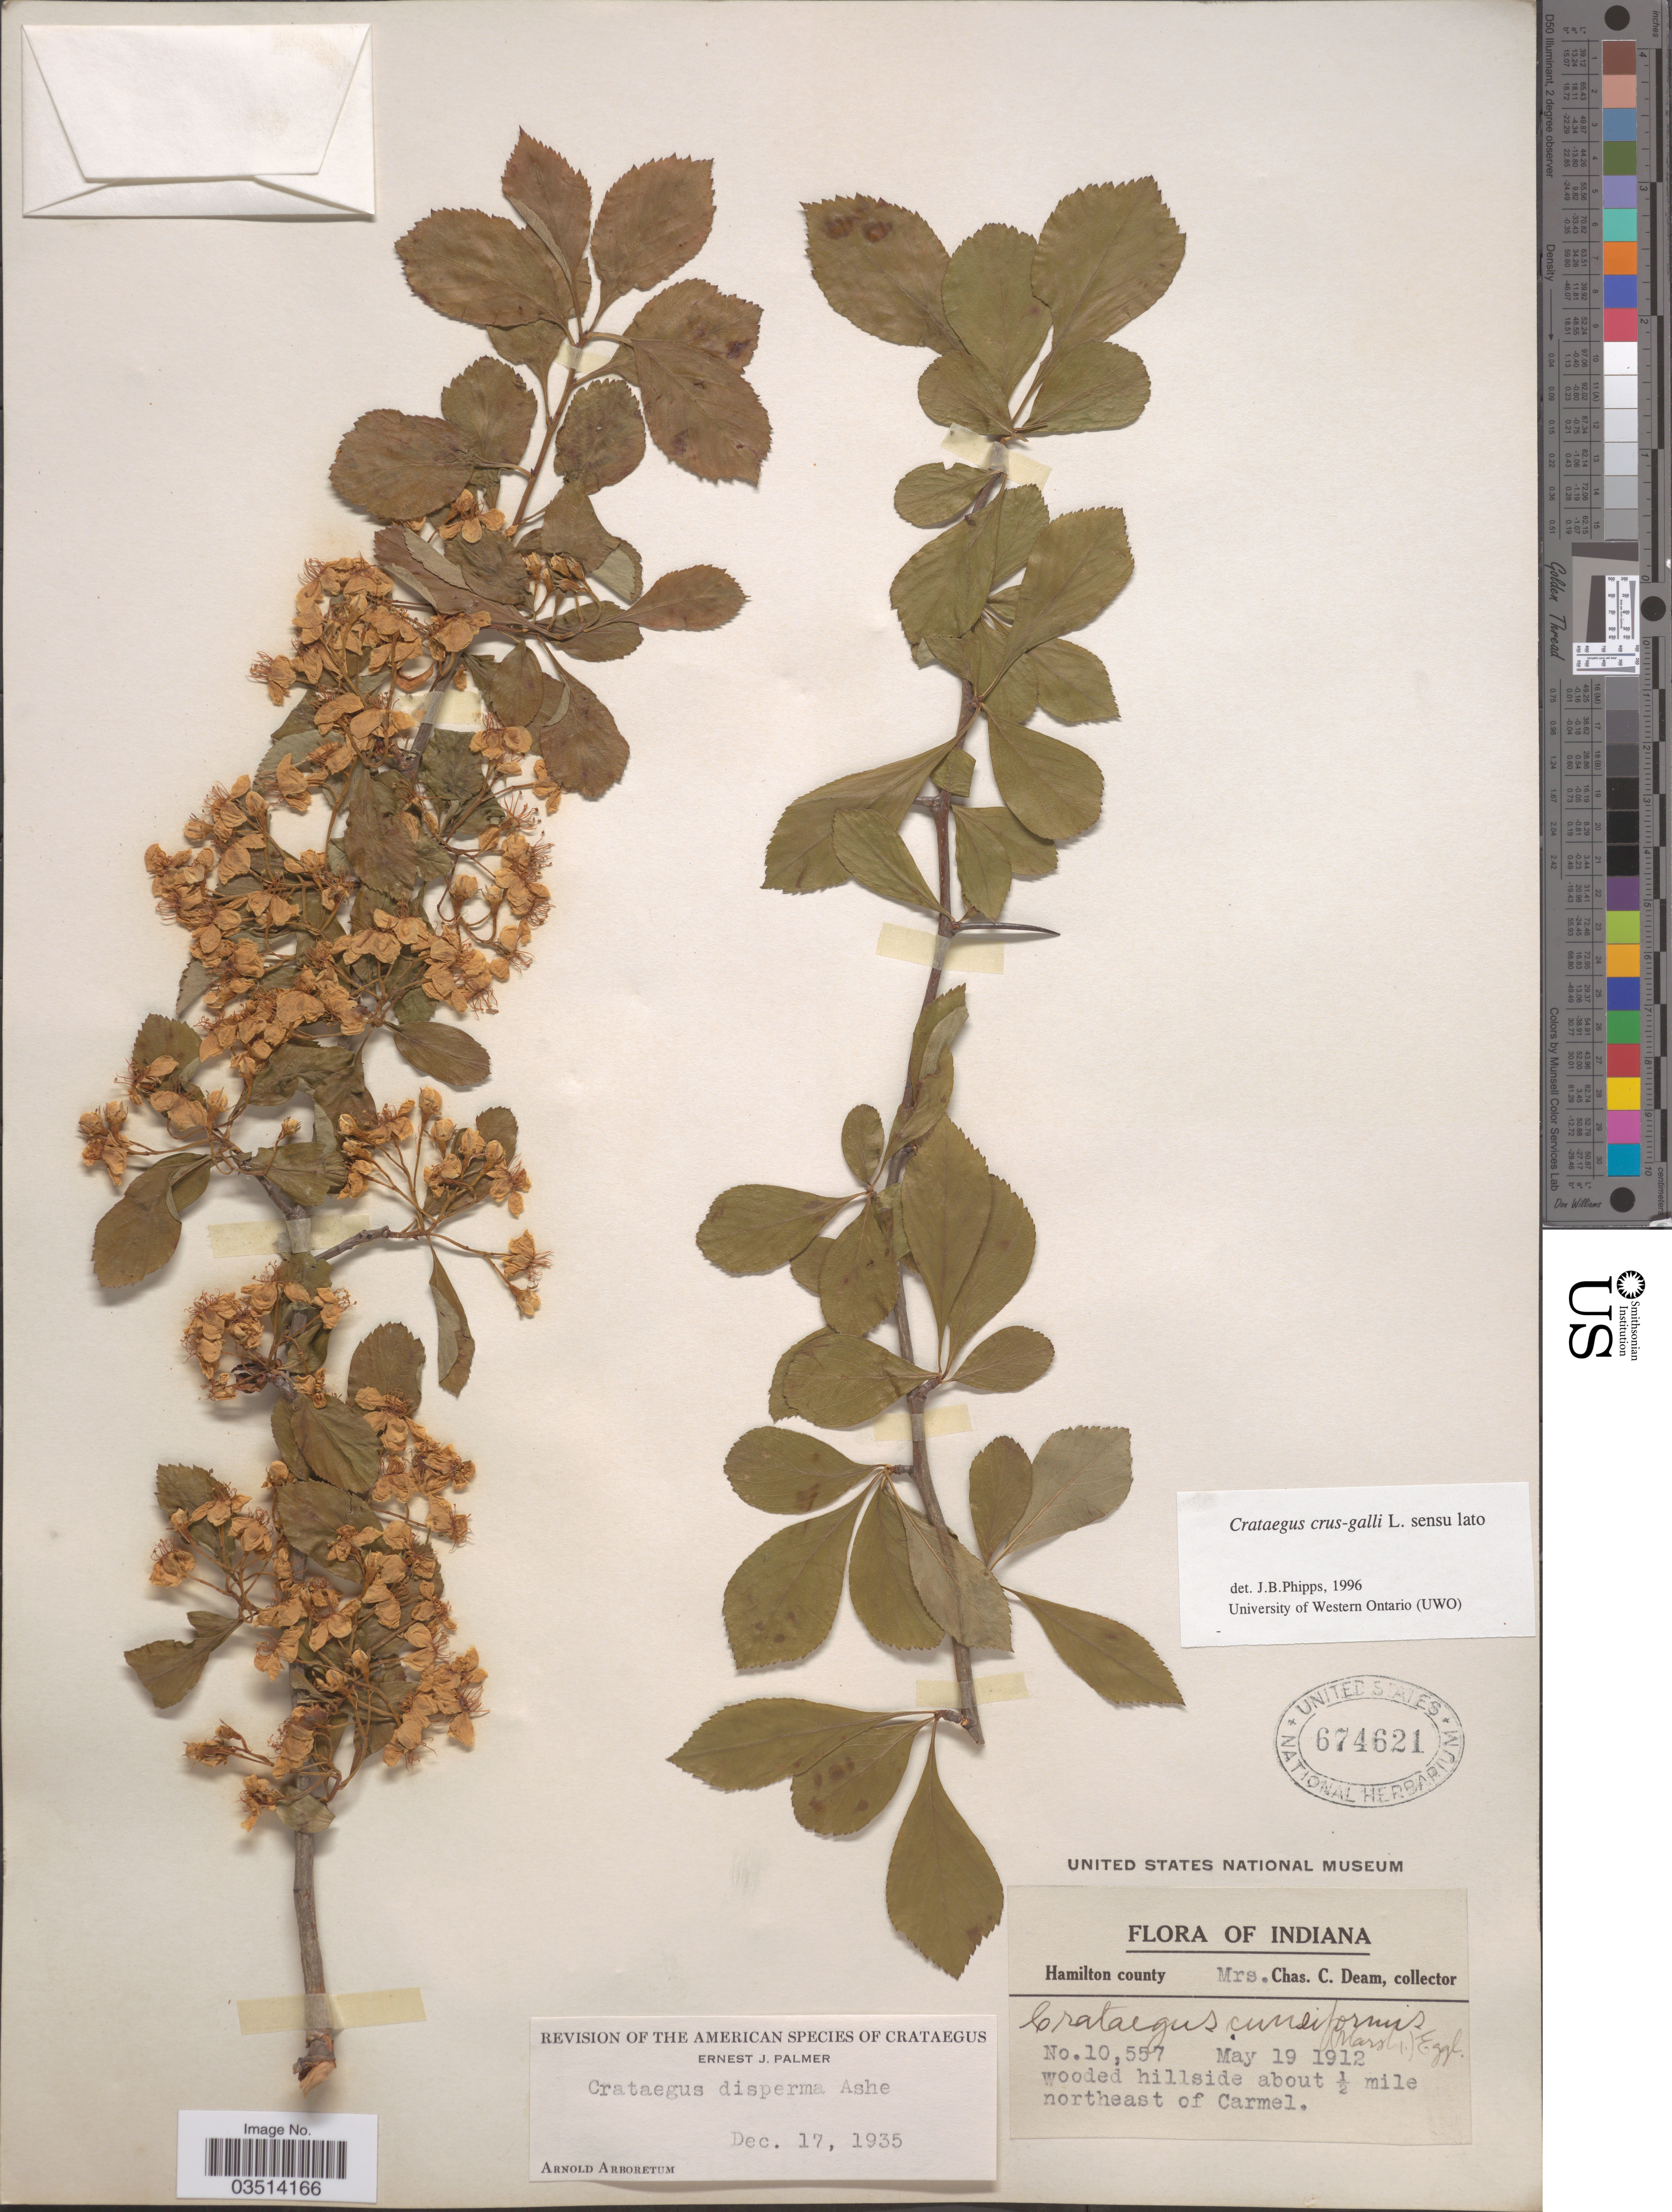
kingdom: Plantae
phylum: Tracheophyta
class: Magnoliopsida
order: Rosales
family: Rosaceae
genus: Crataegus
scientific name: Crataegus crus-galli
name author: L.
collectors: C. Deam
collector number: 10557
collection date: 1912-05-19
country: United States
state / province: Indiana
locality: Hamilton county. Wooded hillside about ½ mile northeast of Carmel.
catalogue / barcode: US 674621